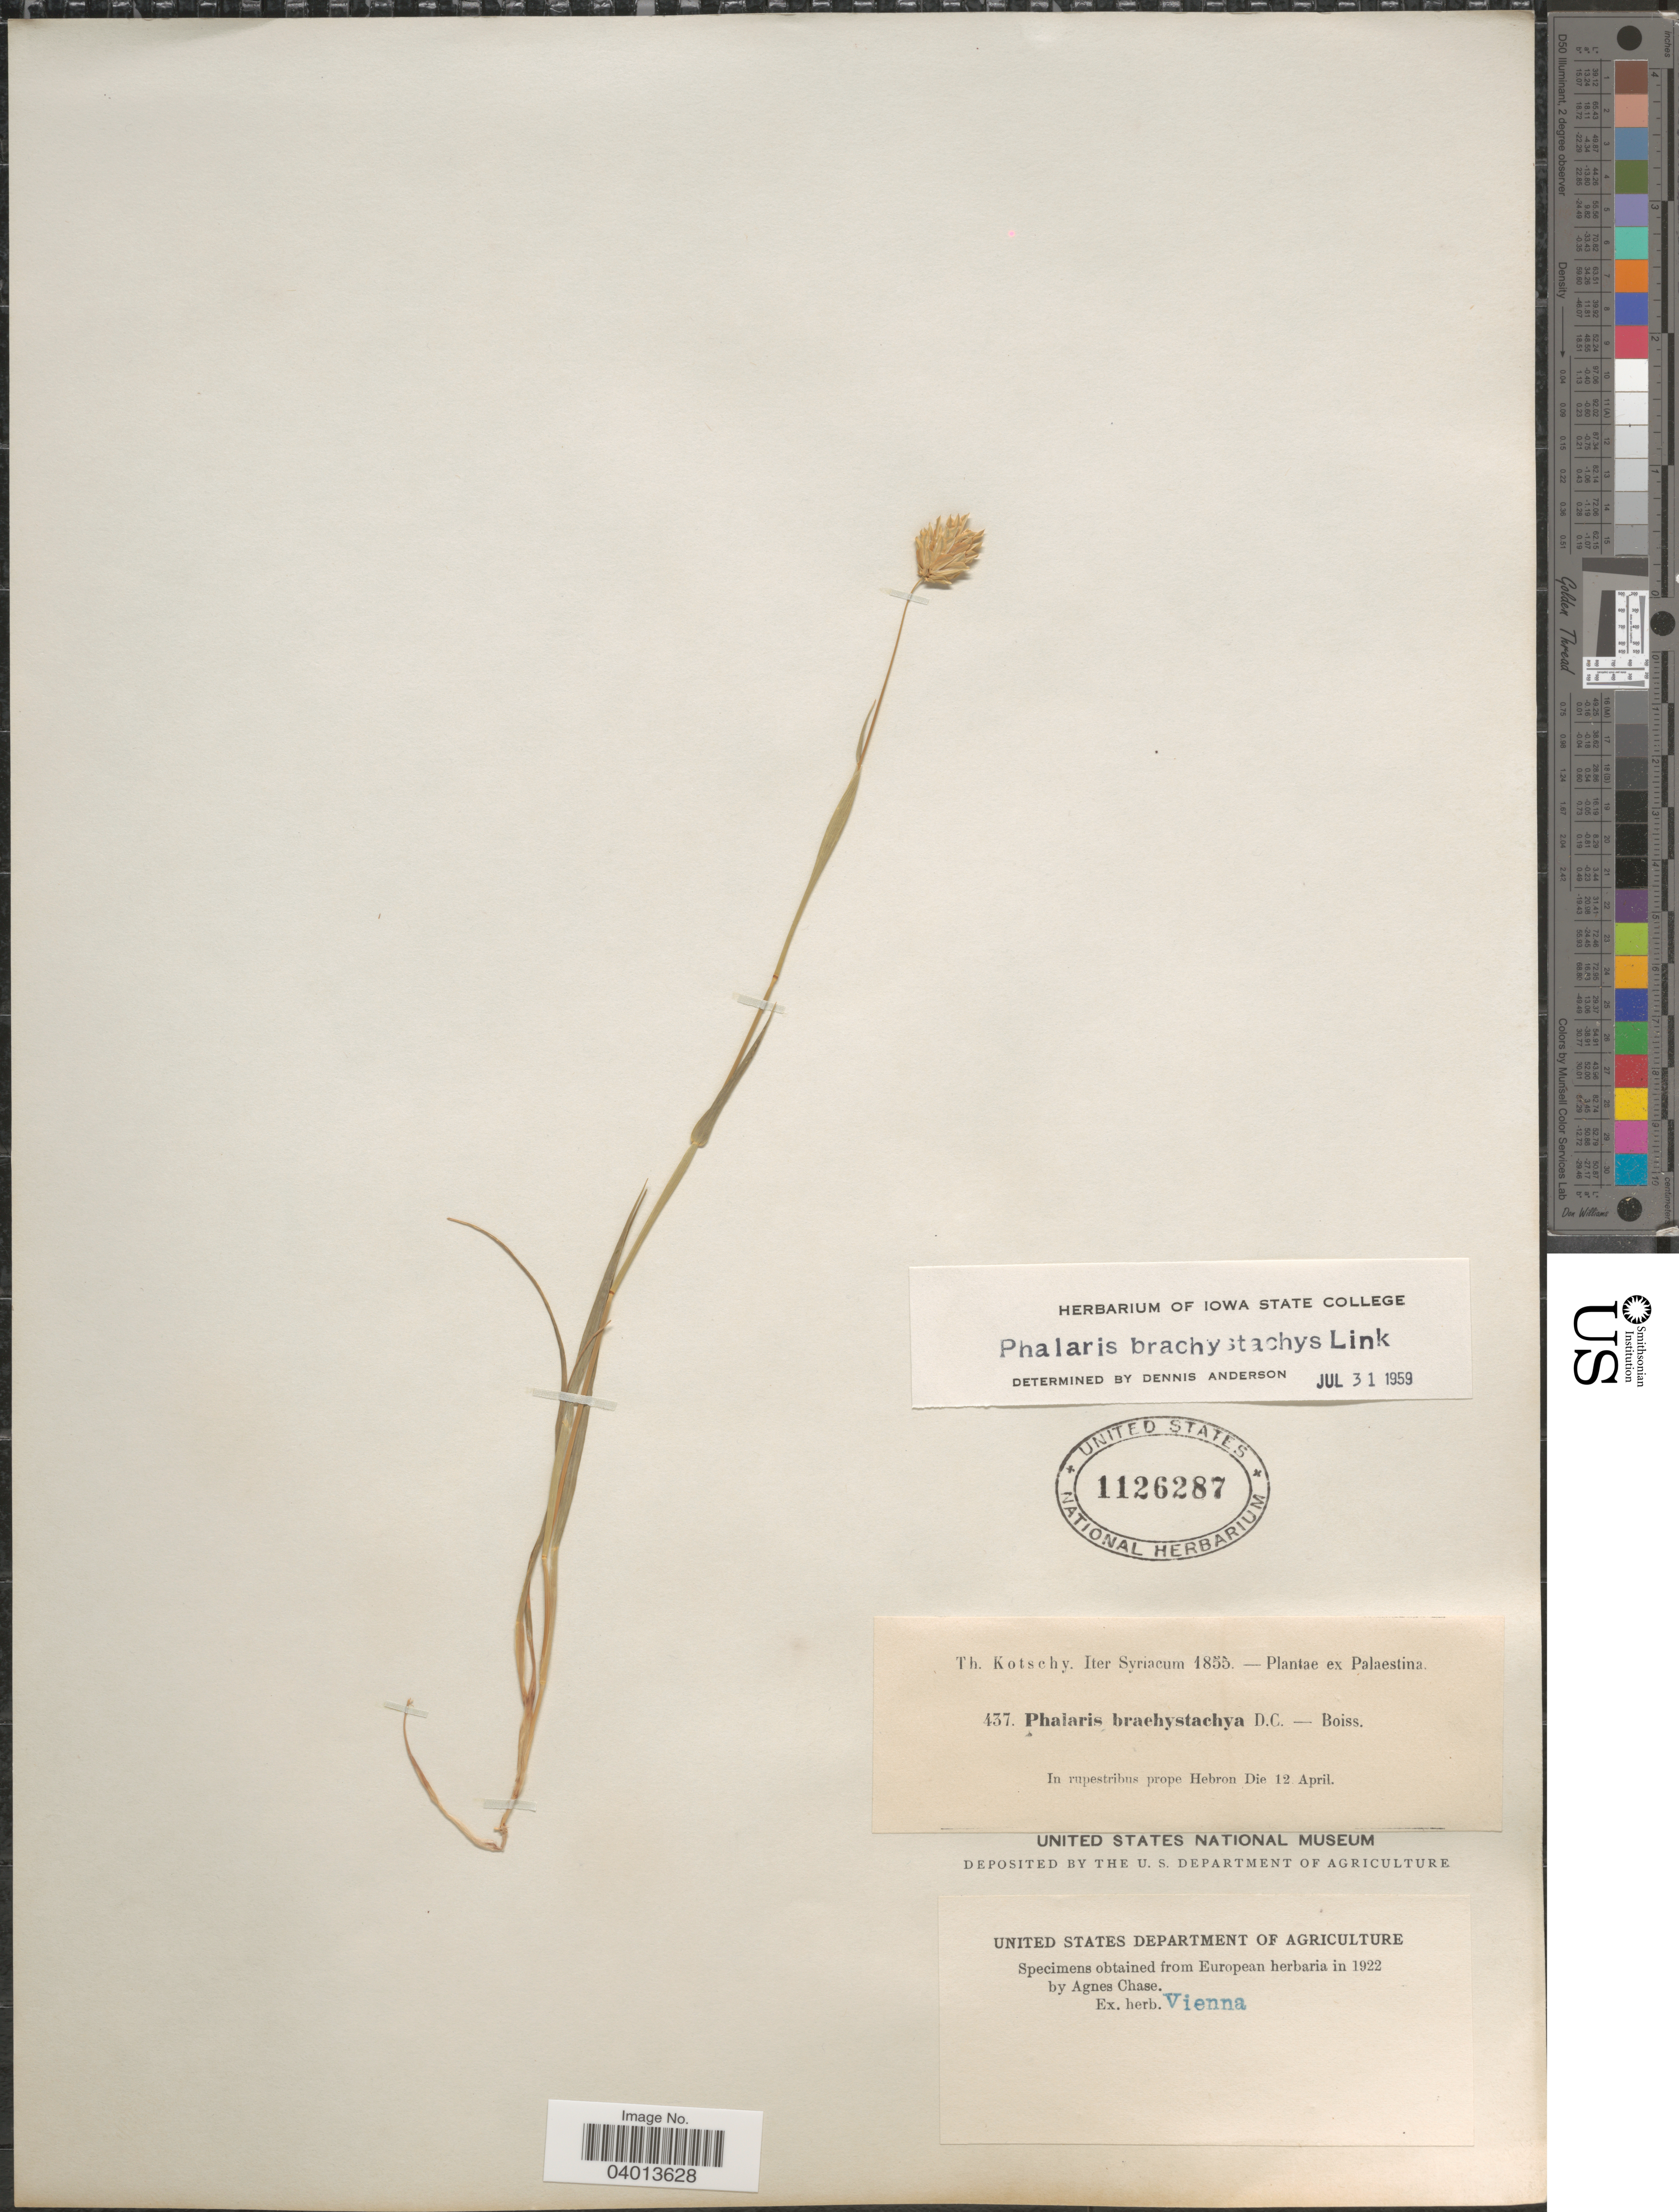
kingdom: Plantae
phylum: Tracheophyta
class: Liliopsida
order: Poales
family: Poaceae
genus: Phalaris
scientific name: Phalaris brachystachys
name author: Link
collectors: K. G. Kotschy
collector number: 437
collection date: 1855-04-12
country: Syria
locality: Iter Syriacum. Palaestina. In rupestribus prope Hebron.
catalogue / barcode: US 1126287